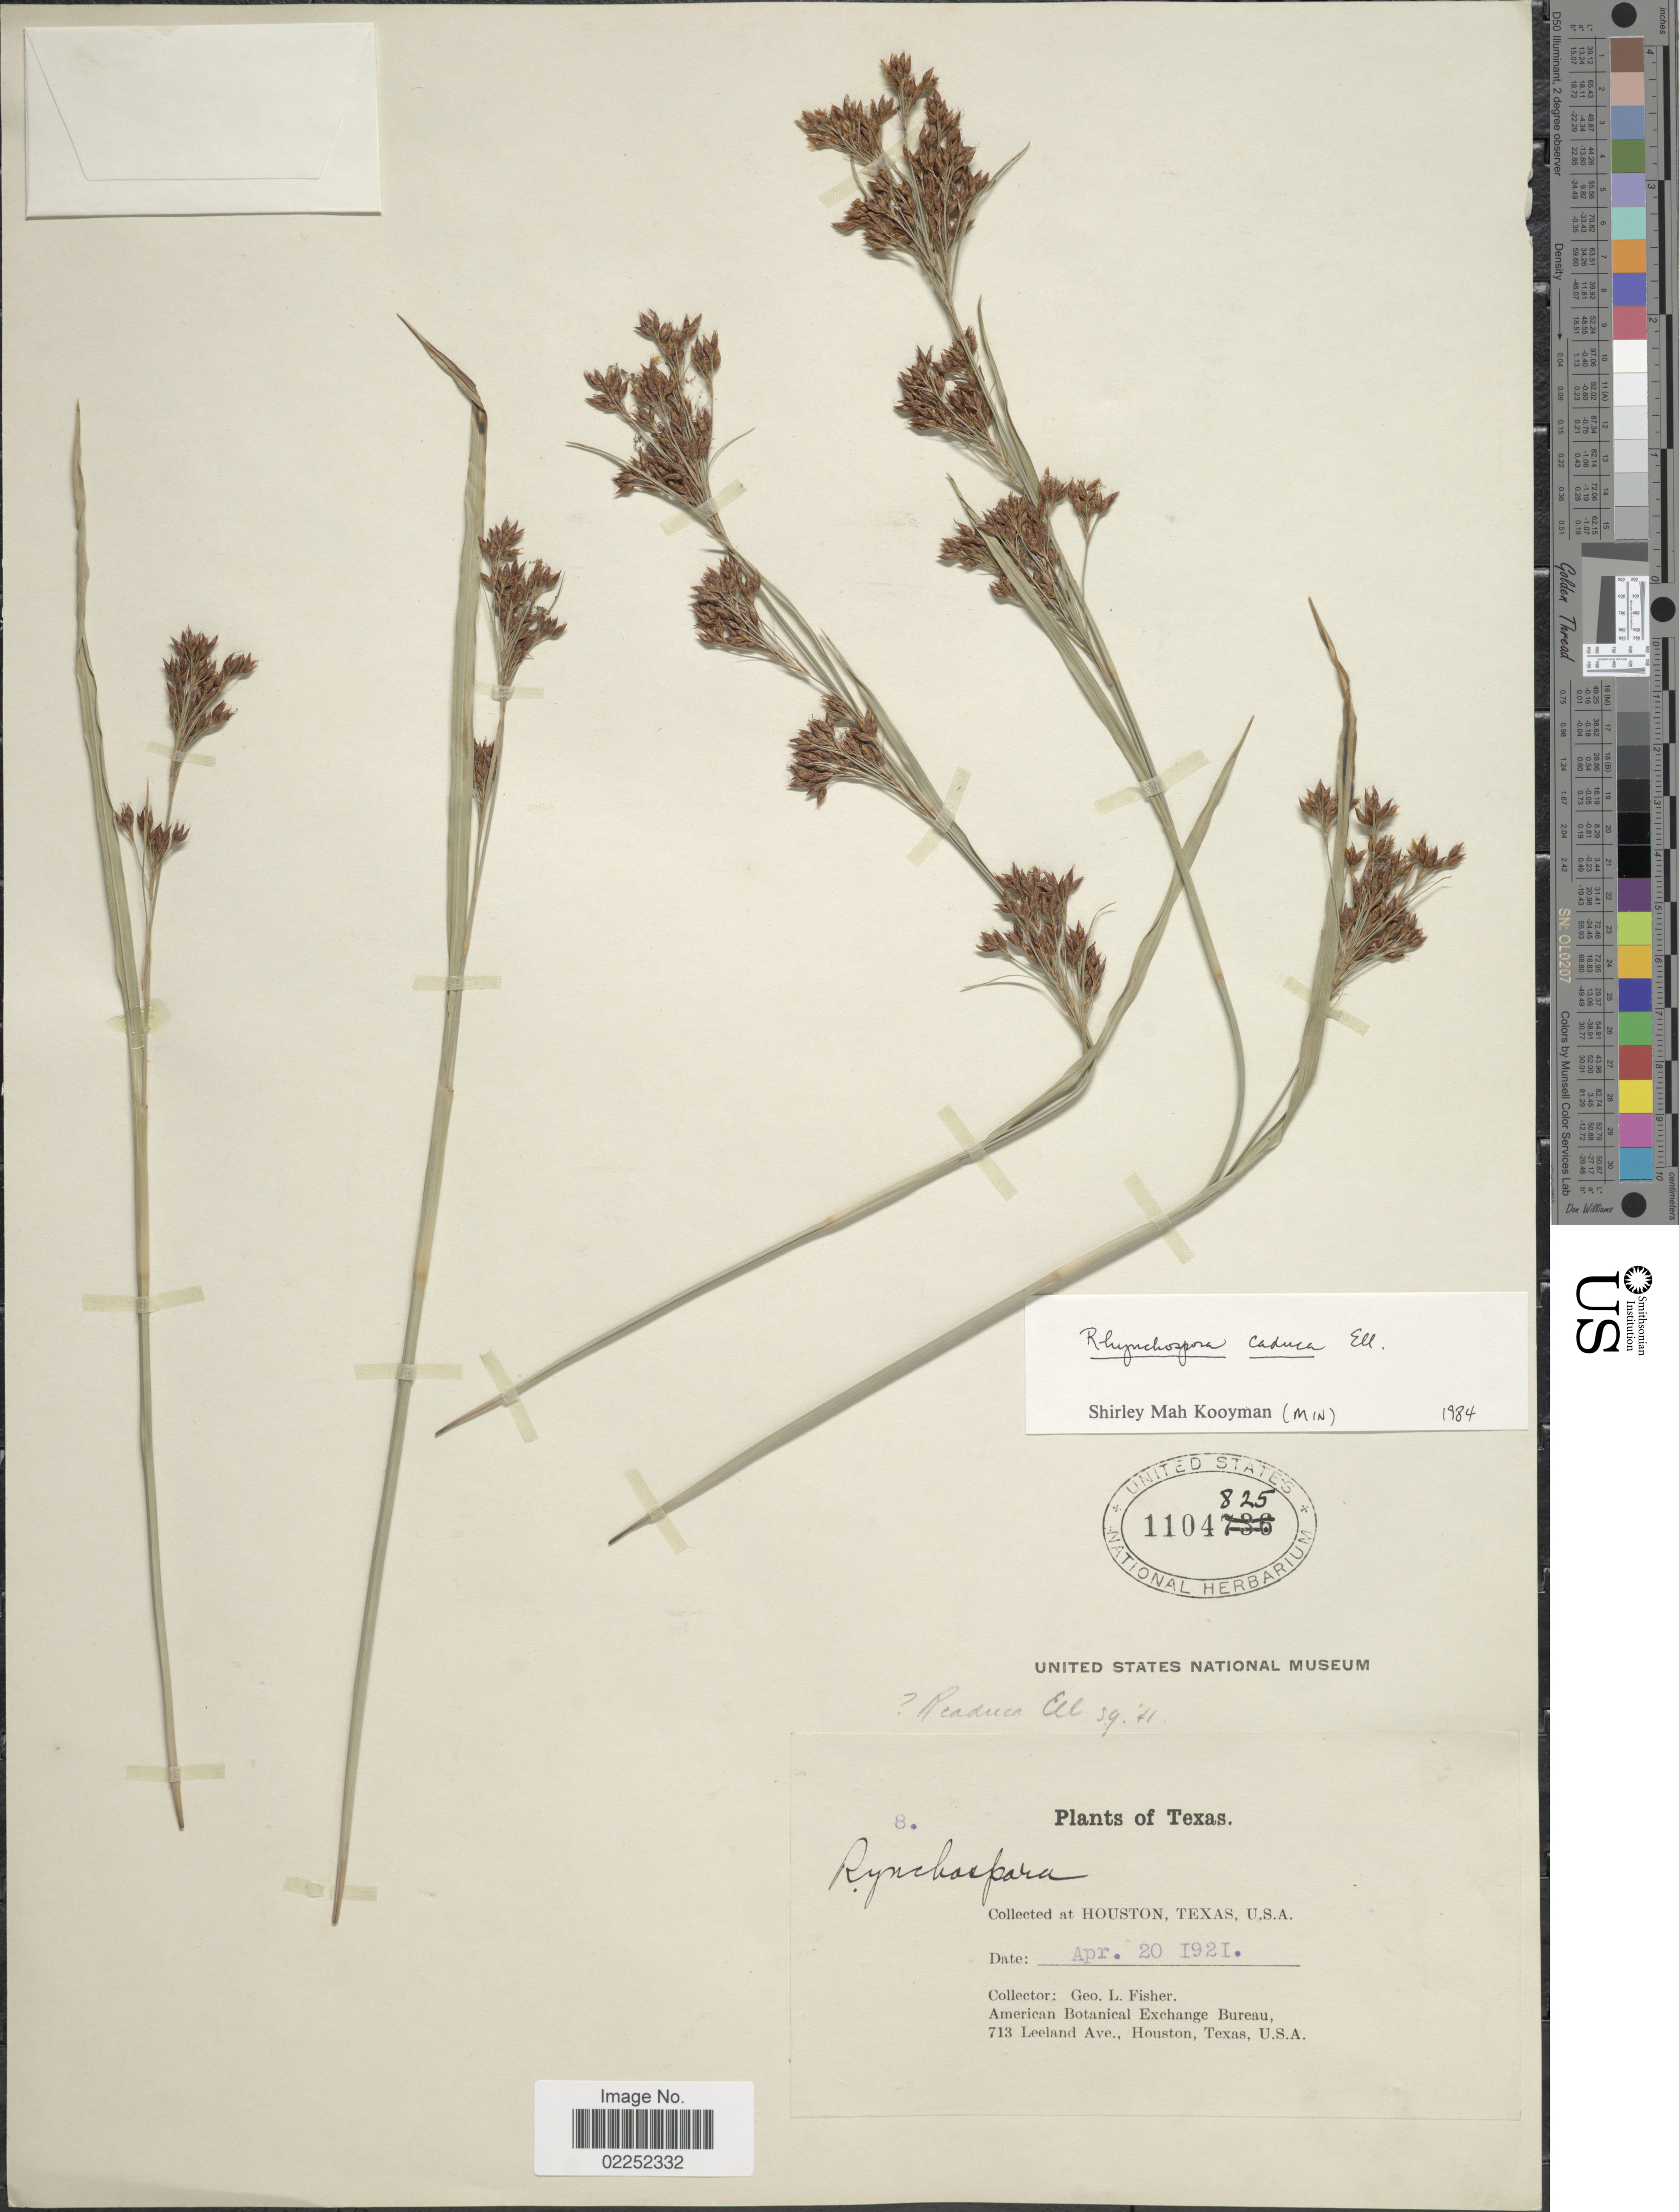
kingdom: Plantae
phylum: Tracheophyta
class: Liliopsida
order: Poales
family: Cyperaceae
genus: Rhynchospora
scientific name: Rhynchospora caduca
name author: Elliott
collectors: G. L. Fisher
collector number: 8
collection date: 1921-04-20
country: United States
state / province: Texas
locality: Houston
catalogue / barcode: US 1104825